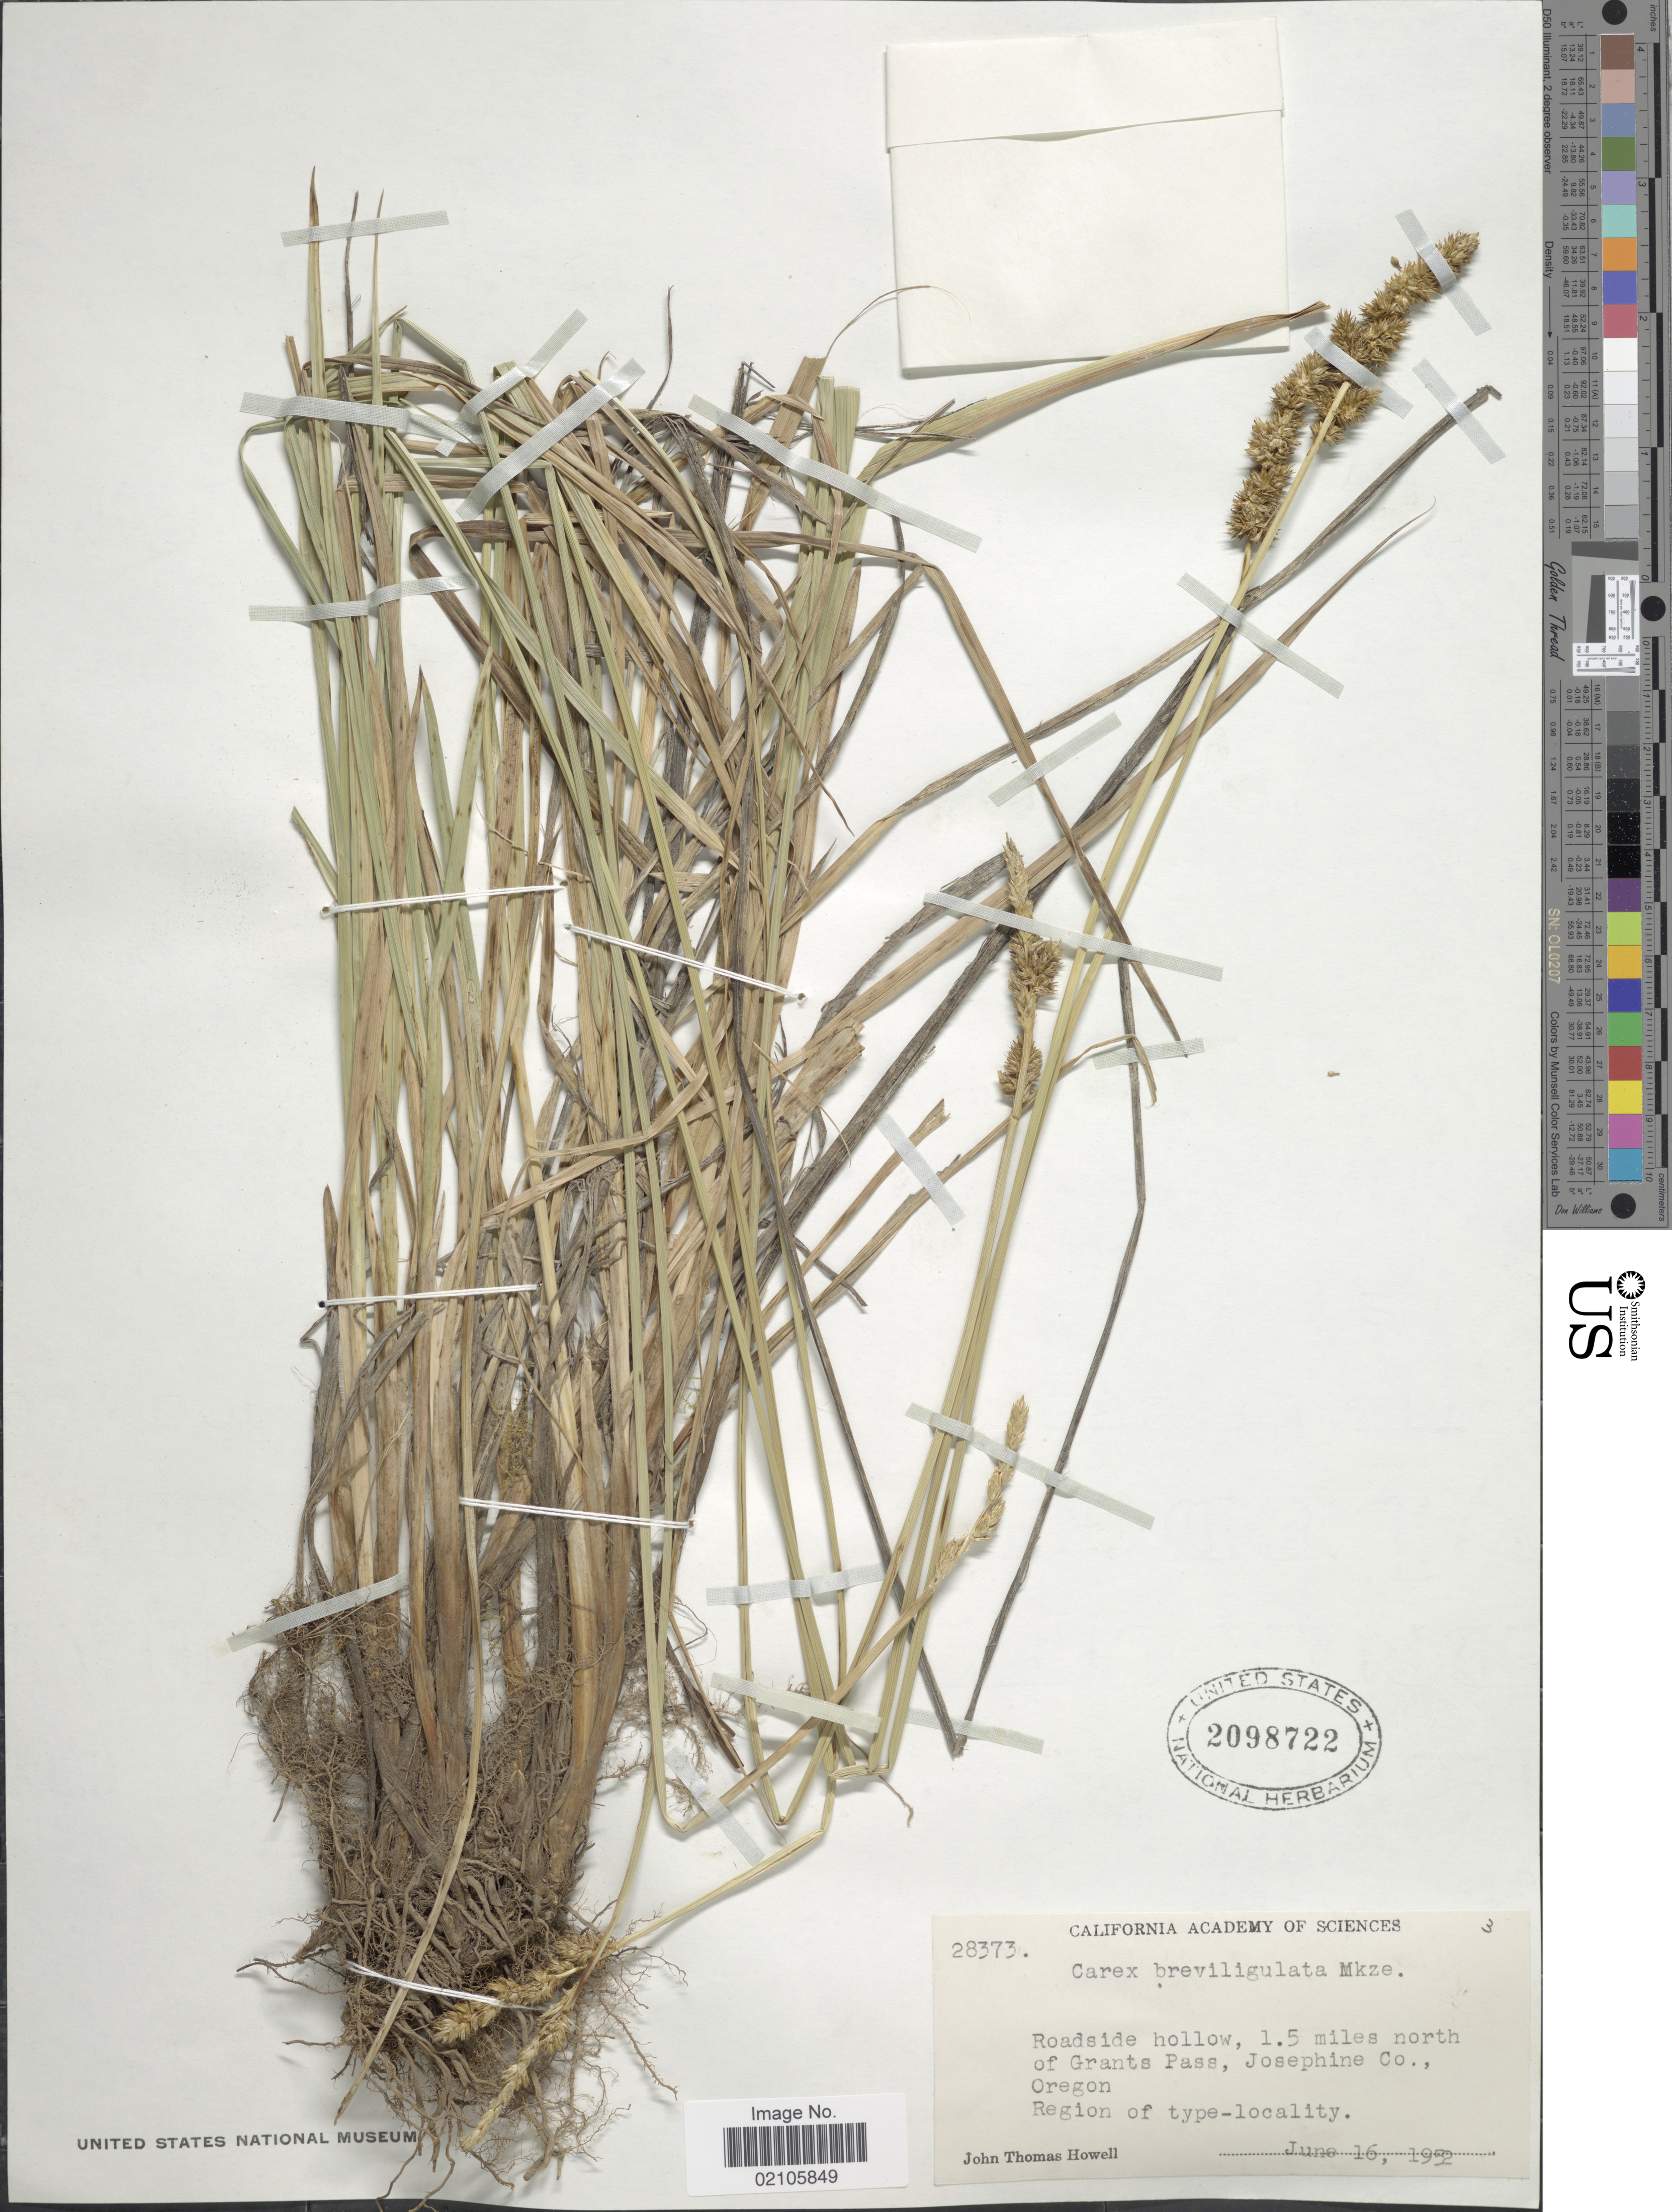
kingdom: Plantae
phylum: Tracheophyta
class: Liliopsida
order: Poales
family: Cyperaceae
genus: Carex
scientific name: Carex densa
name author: (L.H. Bailey) L.H. Bailey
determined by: Strong, Mark T., (BOT), Smithsonian Institution - National Museum of Natural History (UNITED STATES)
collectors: J. T. Howell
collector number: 28373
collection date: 1932-06-16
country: United States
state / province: Oregon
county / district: Josephine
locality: Roadside hollow, 1.5 miles north of Grants Pass, Josephine Co., Region of type-locality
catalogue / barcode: US 2098722